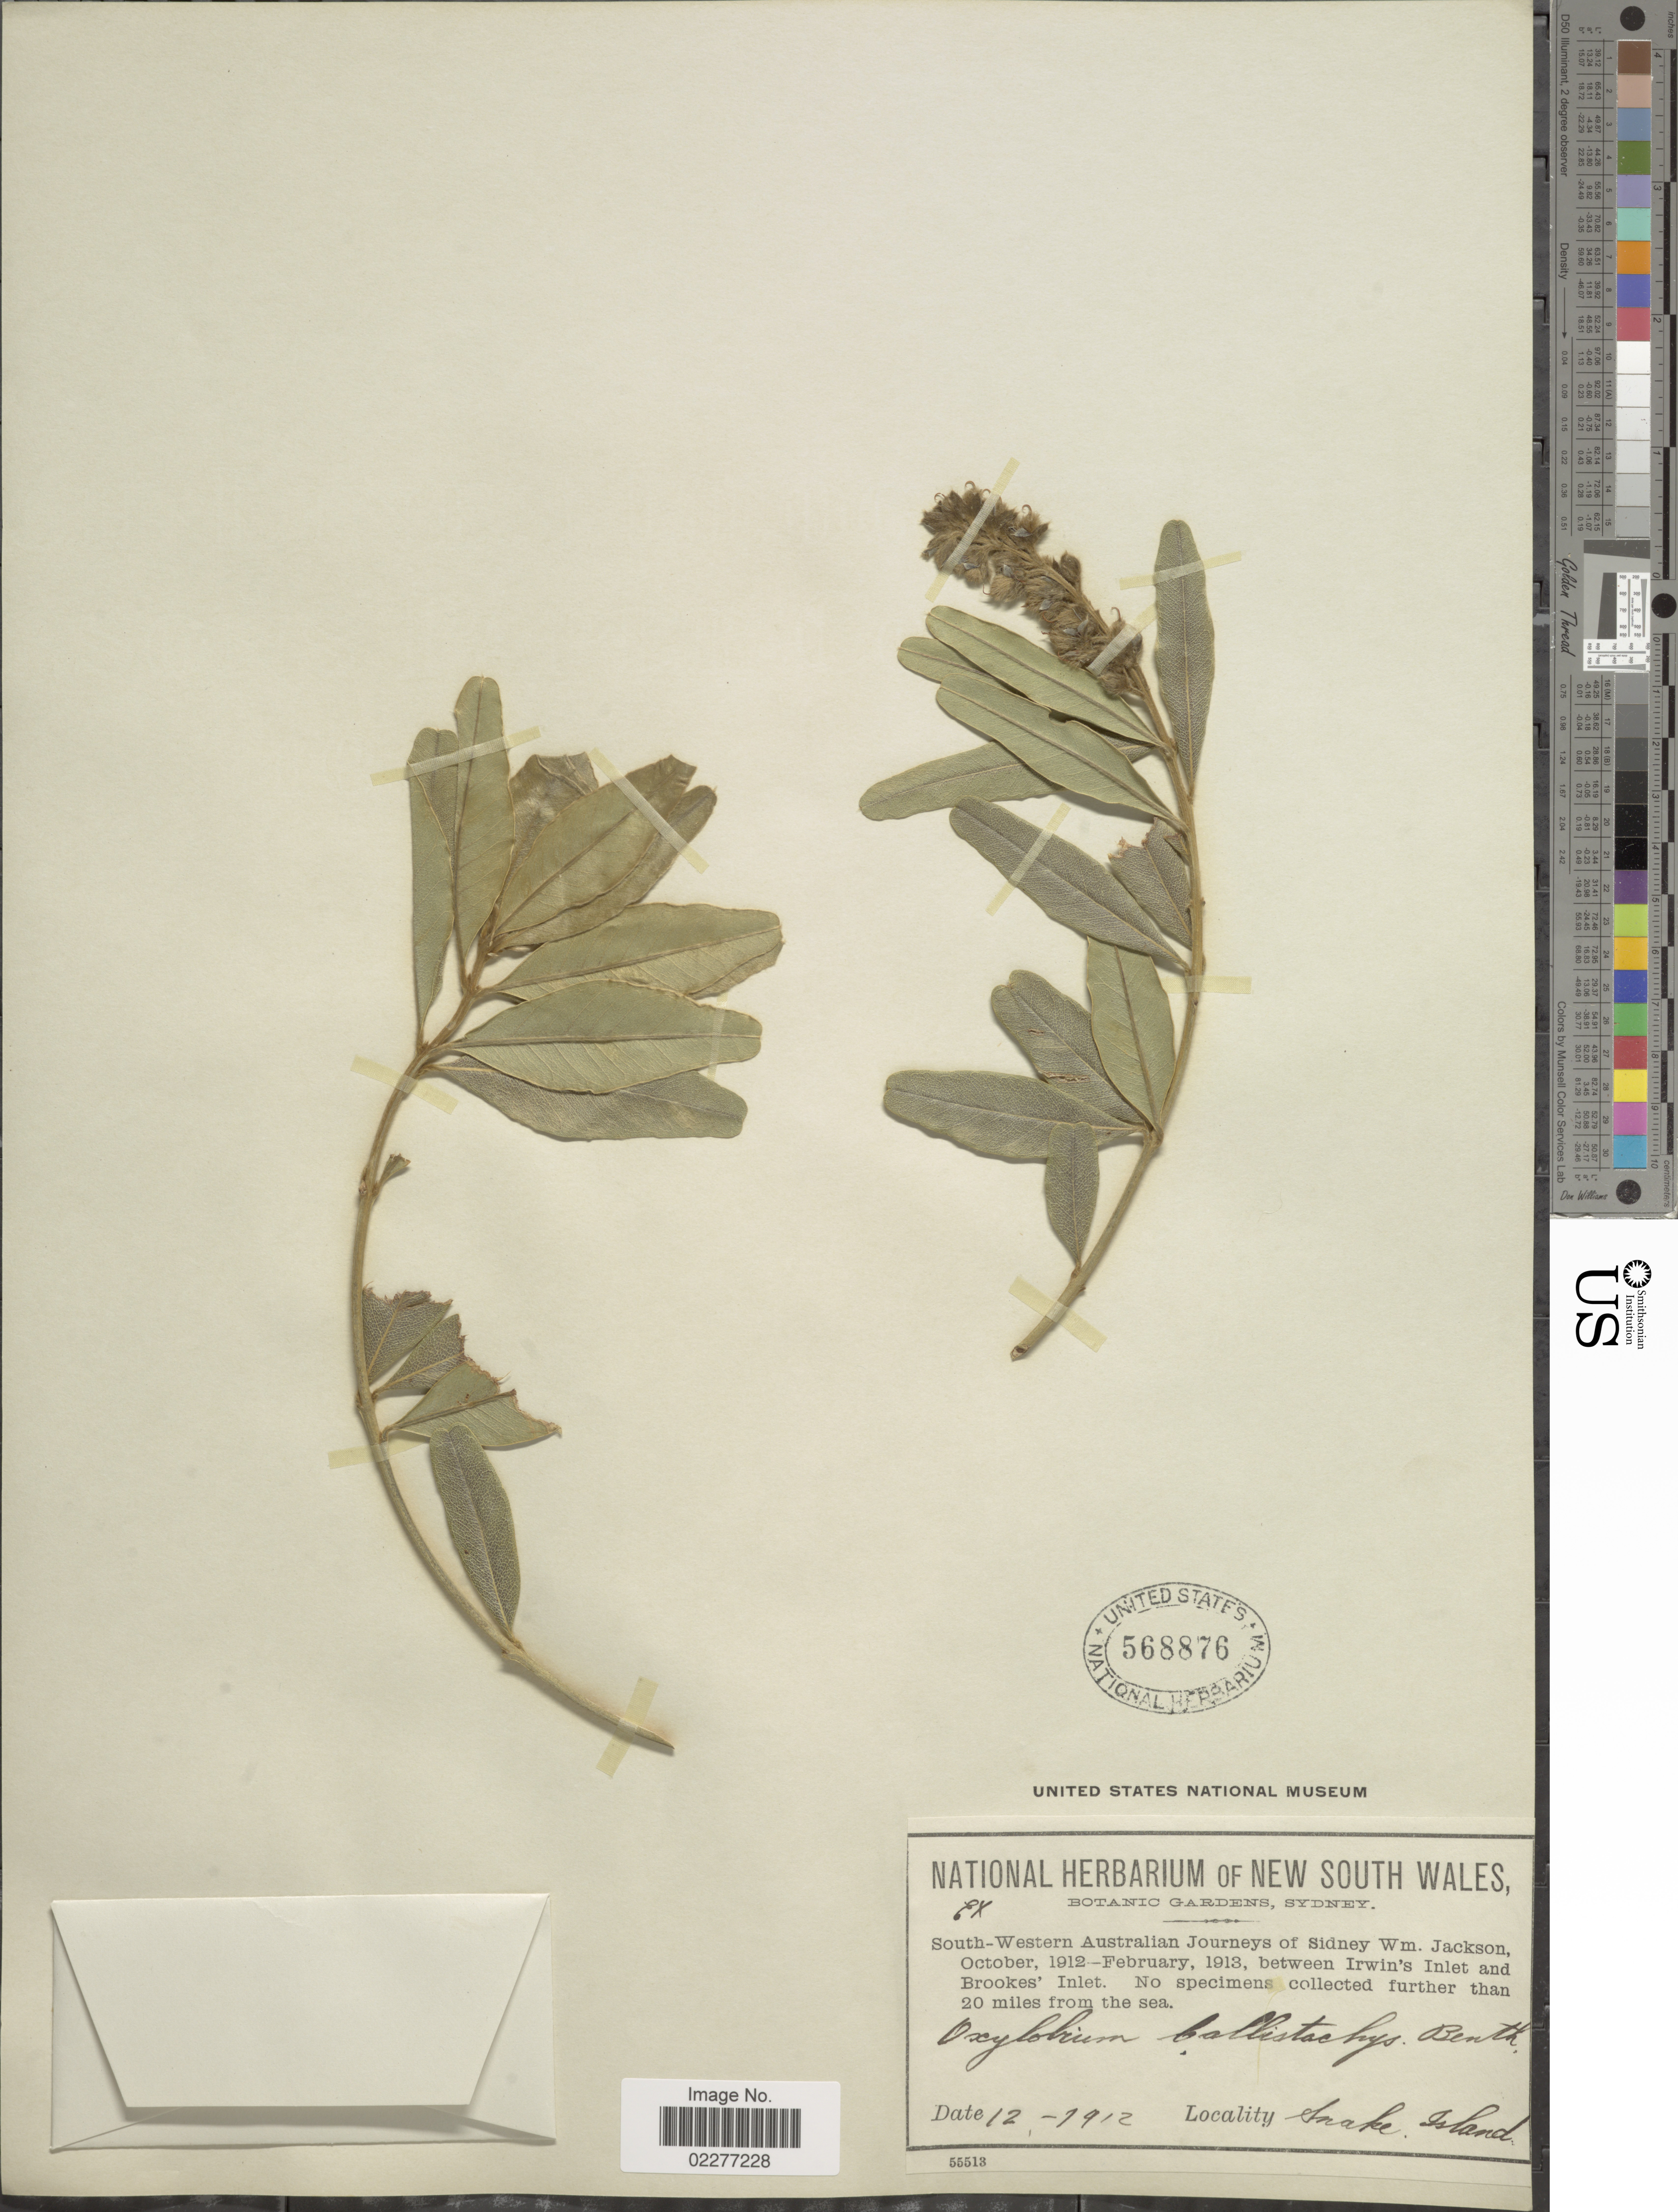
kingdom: Plantae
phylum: Tracheophyta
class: Magnoliopsida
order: Fabales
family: Fabaceae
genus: Oxylobium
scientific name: Oxylobium callistachys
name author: Benth.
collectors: Jackson, S. W.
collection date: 1912-12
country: Australia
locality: Between Irwin's Inlet and Brookes'Inlet. No specimens collected further than 20 miles from the sea, Swale Island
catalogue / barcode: US 568876